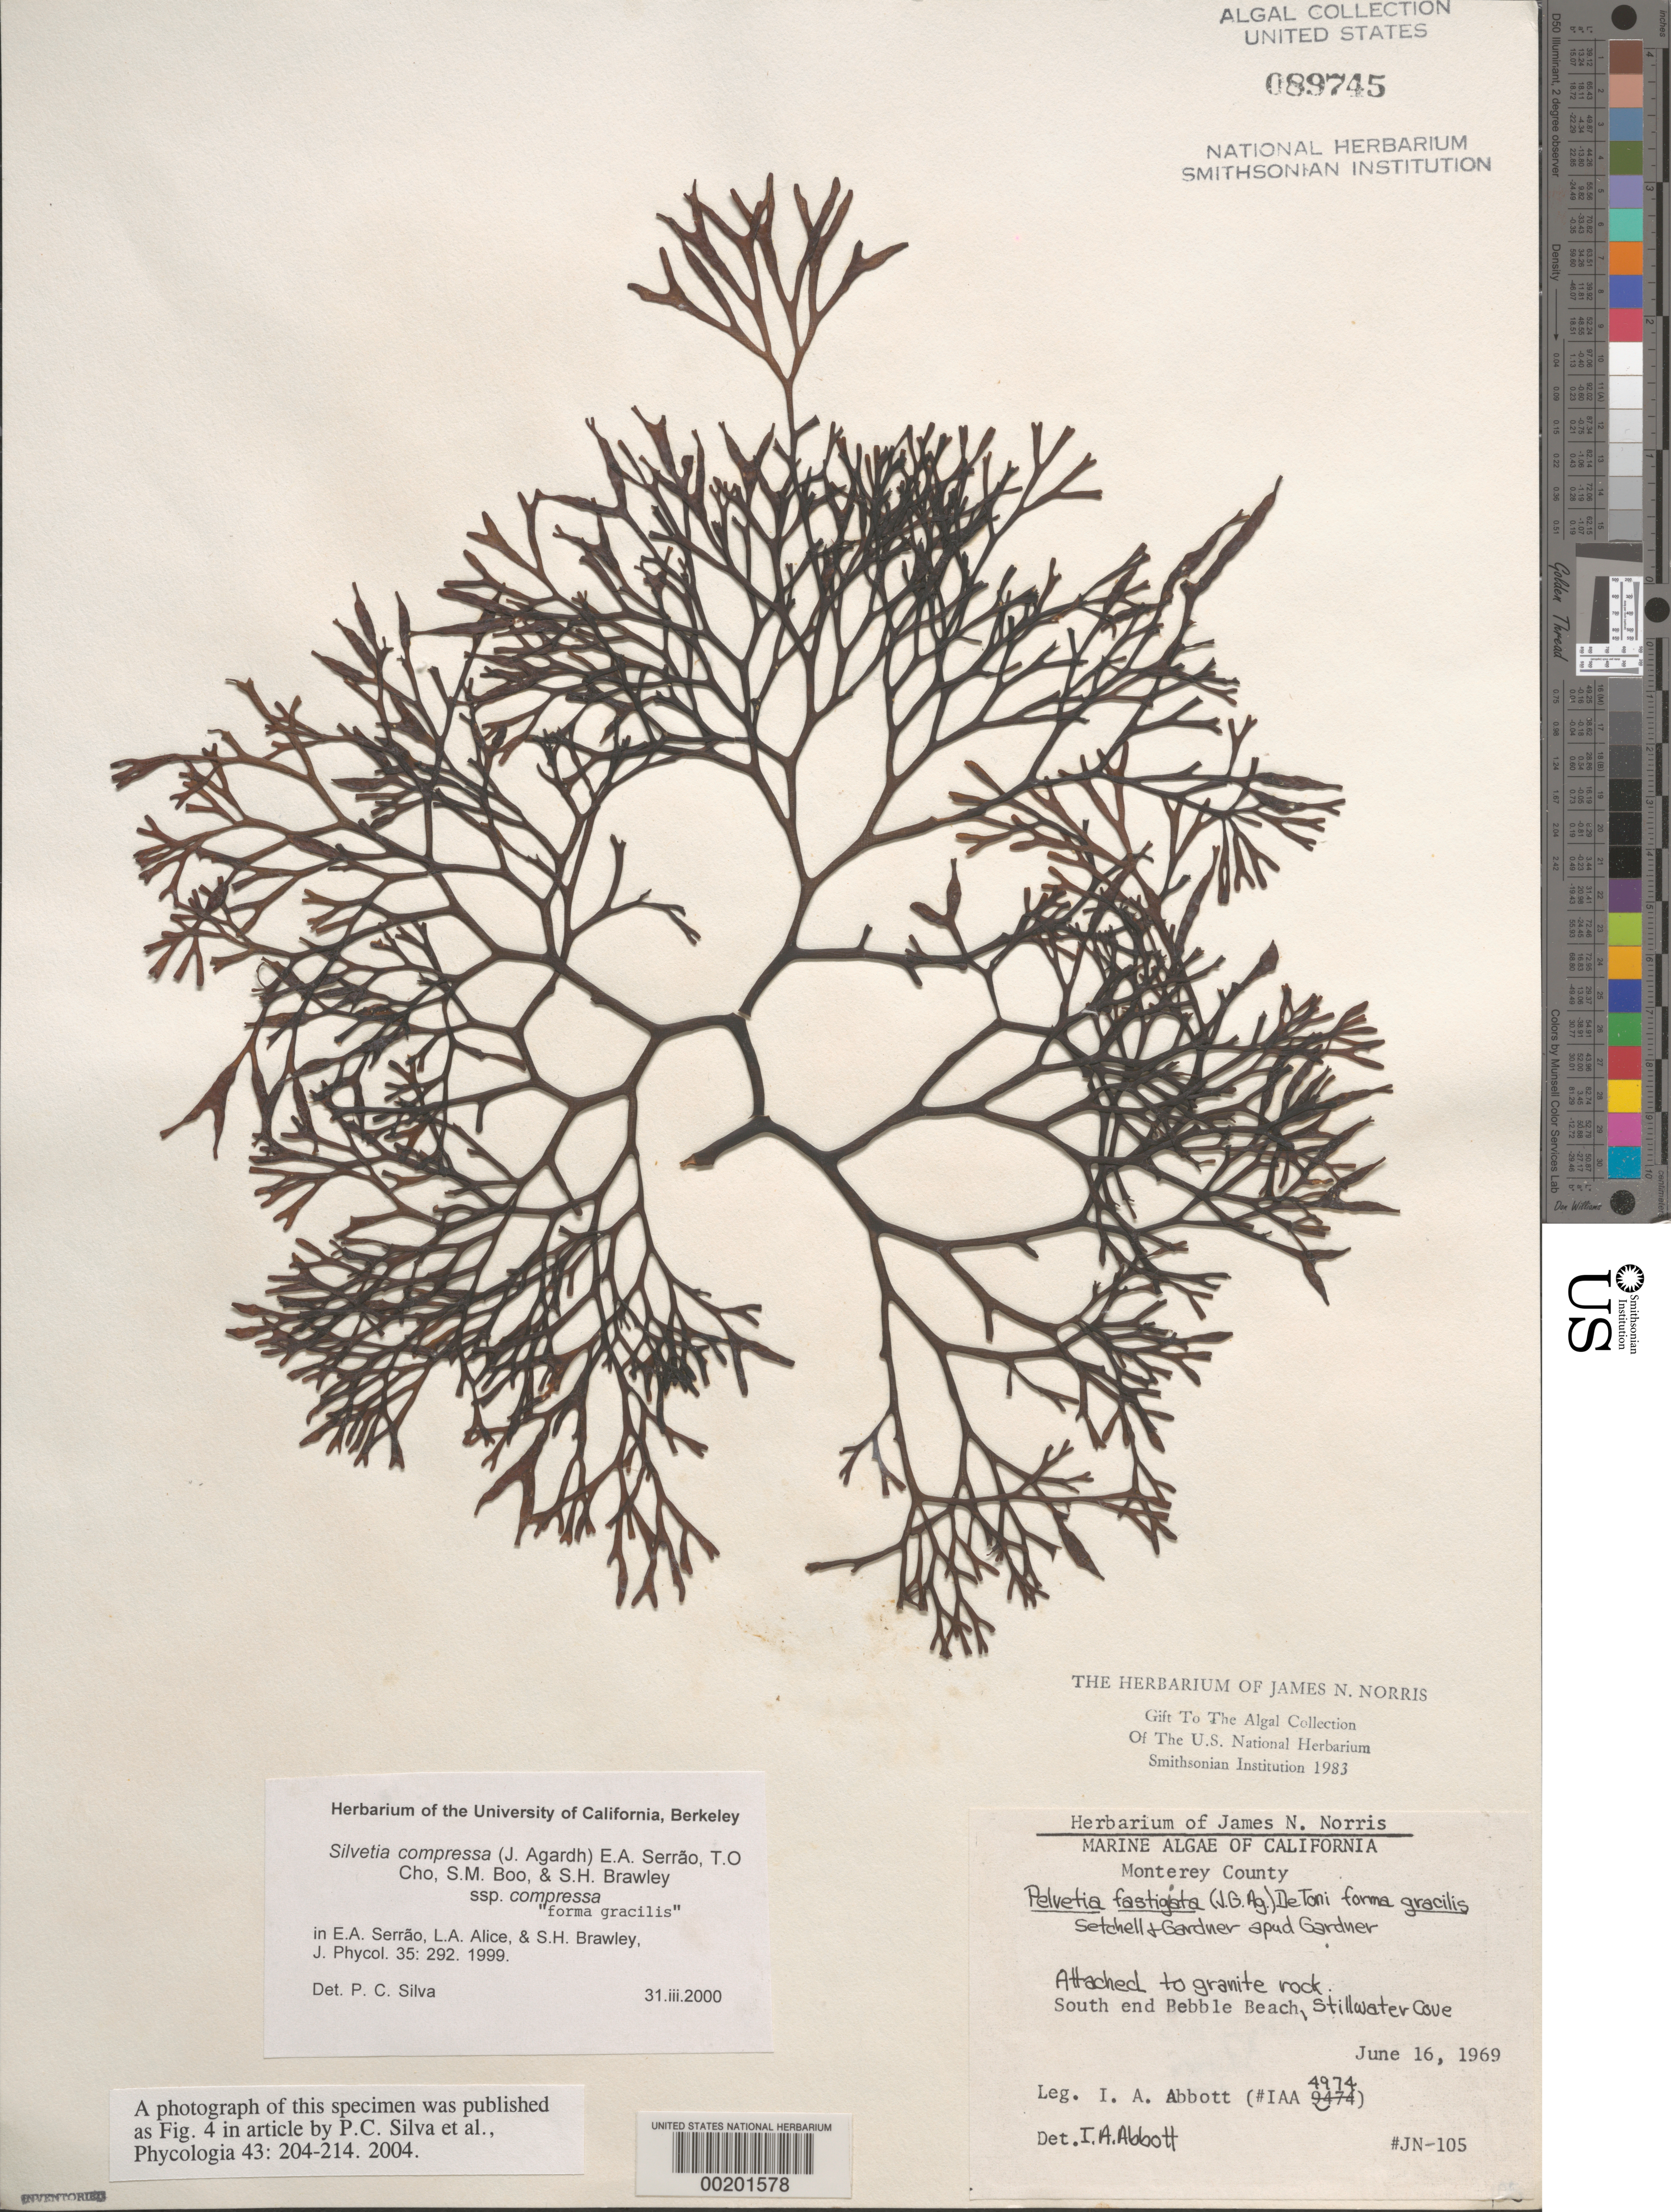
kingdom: Chromista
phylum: Ochrophyta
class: Phaeophyceae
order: Fucales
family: Fucaceae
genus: Silvetia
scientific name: Silvetia compressa subsp. compressa f. gracilis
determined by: Silva, P. C.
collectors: I. A. Abbott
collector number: JN-105 & IAA 4974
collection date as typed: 16 Jun 1969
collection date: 1969-06-16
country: United States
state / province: California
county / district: Monterey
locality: Stillwater Cove, south end of Pebble Beach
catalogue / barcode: US 89745